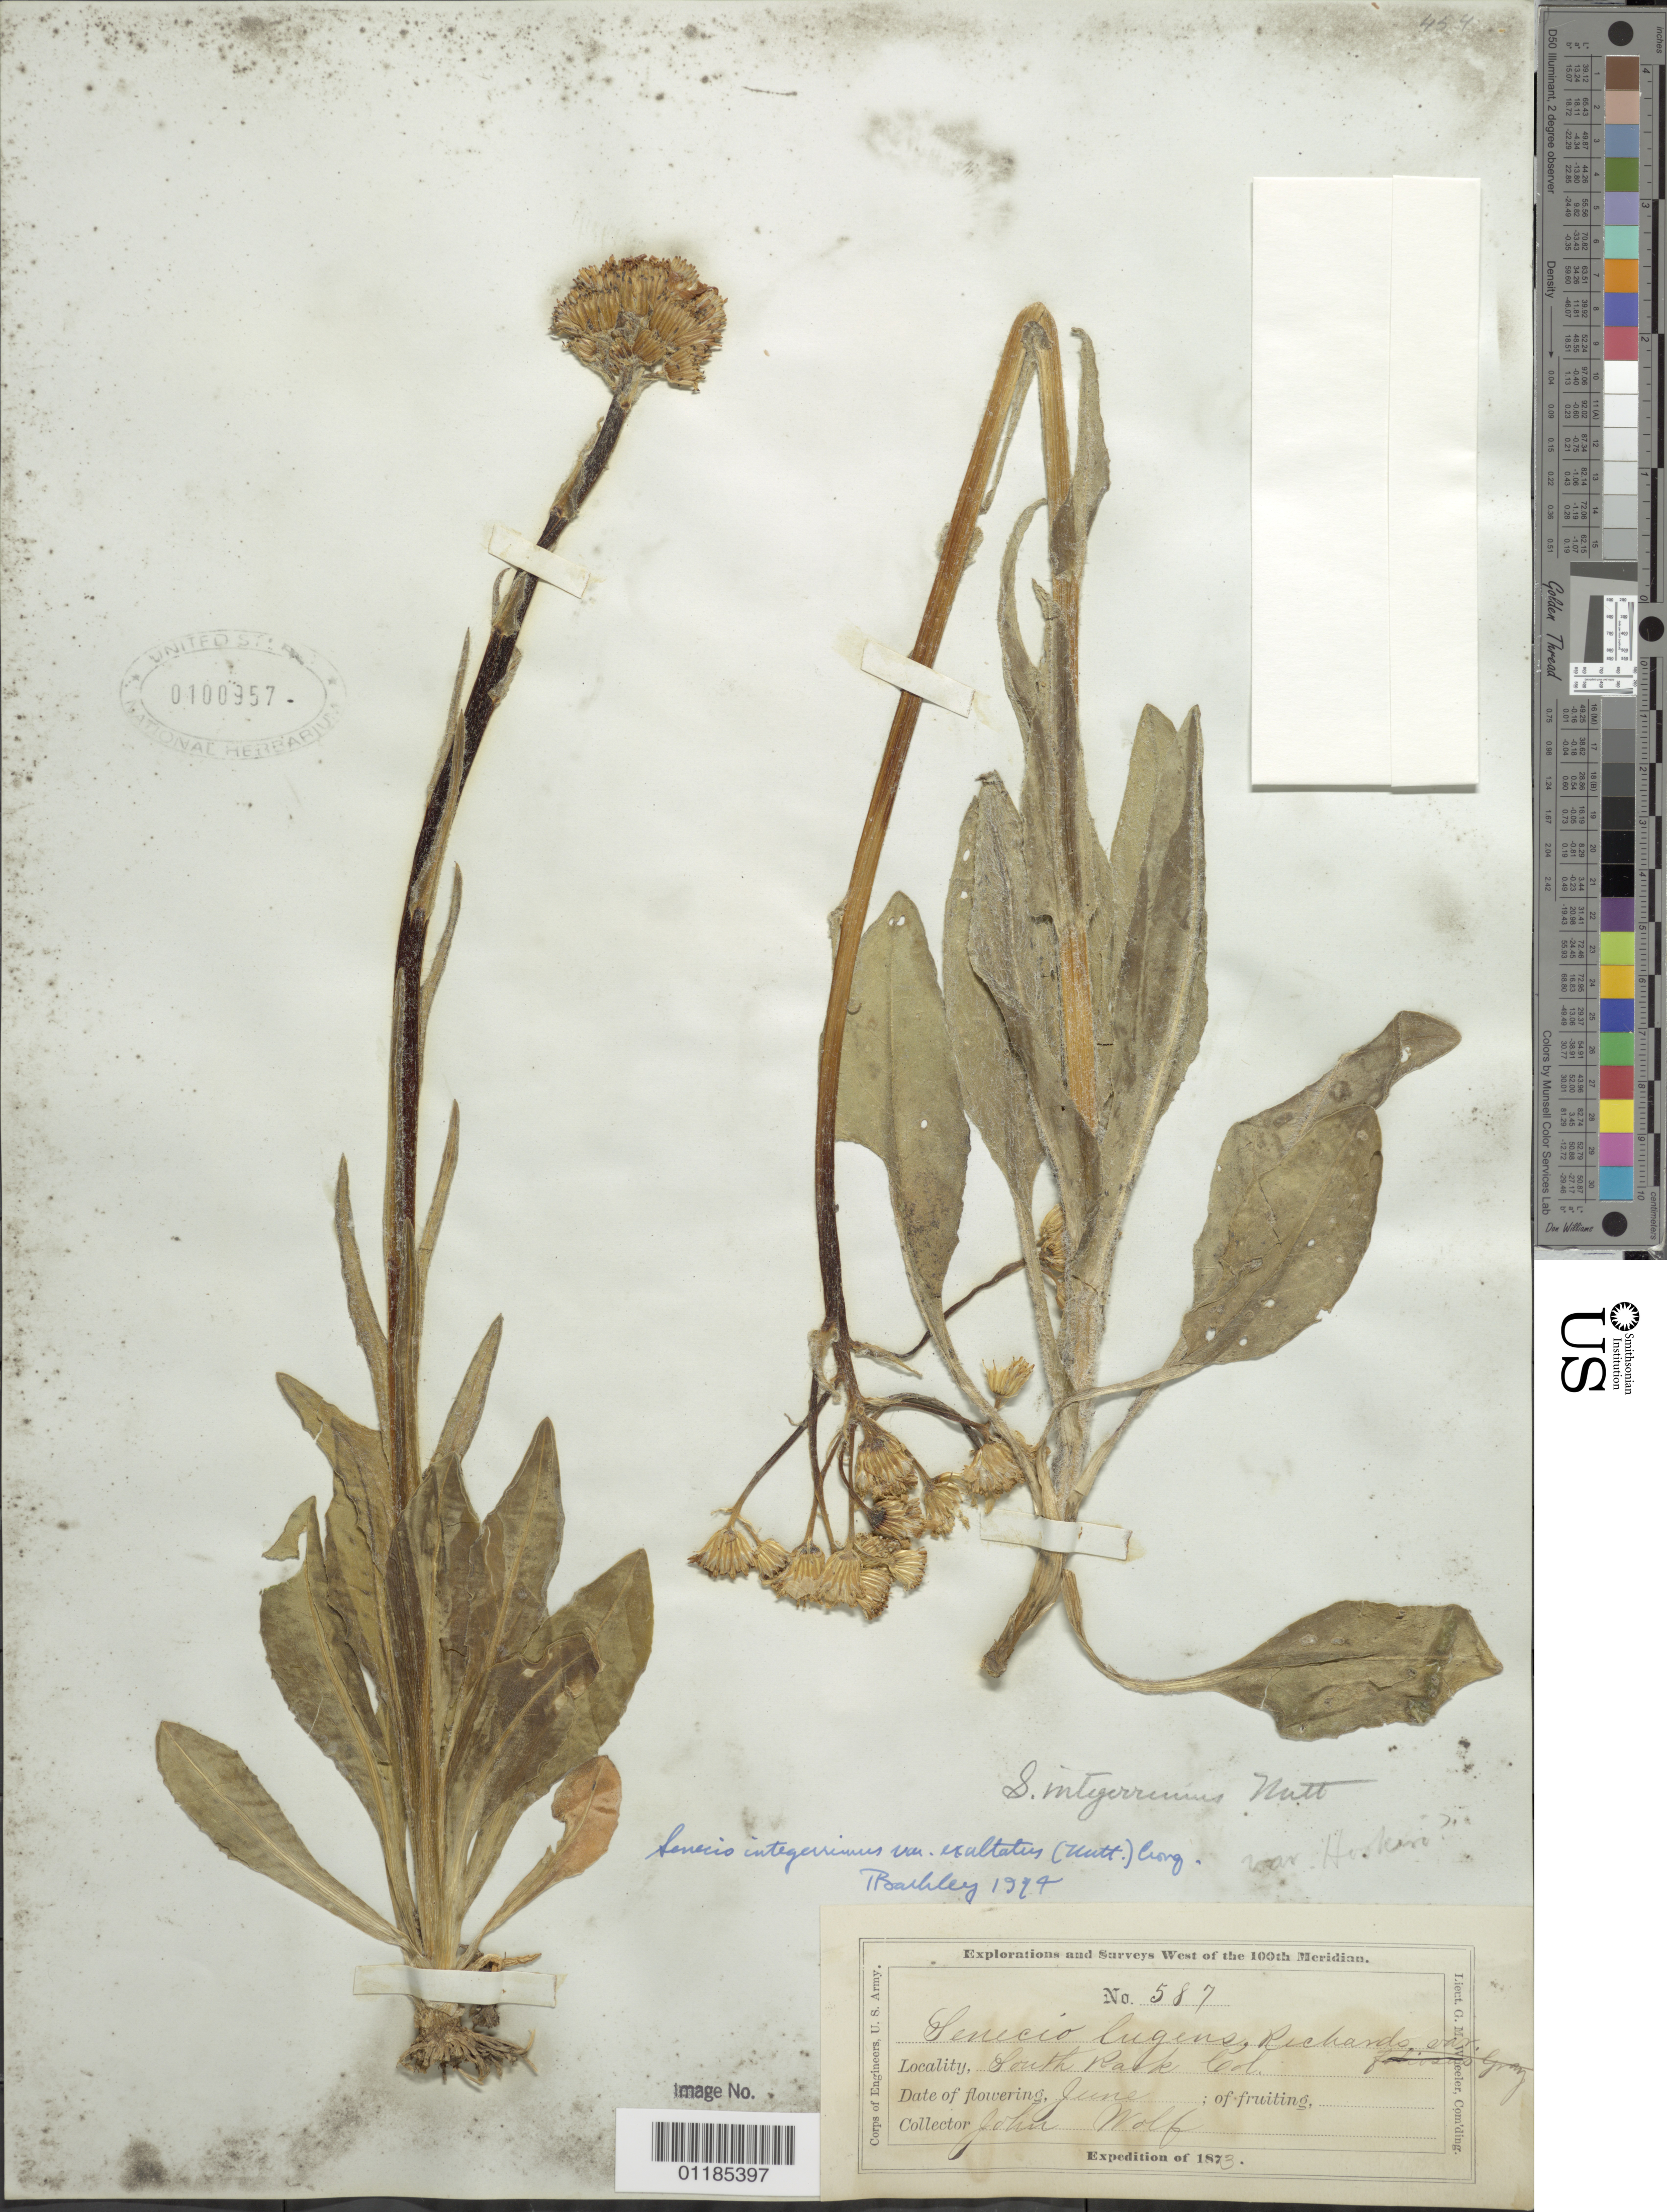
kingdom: Plantae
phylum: Tracheophyta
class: Magnoliopsida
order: Asterales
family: Asteraceae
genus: Senecio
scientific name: Senecio integerrimus var. exaltatus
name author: (Nutt.) Cronq.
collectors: J. Wolf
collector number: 587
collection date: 1873-06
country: United States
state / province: Colorado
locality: South Park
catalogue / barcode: US 100957